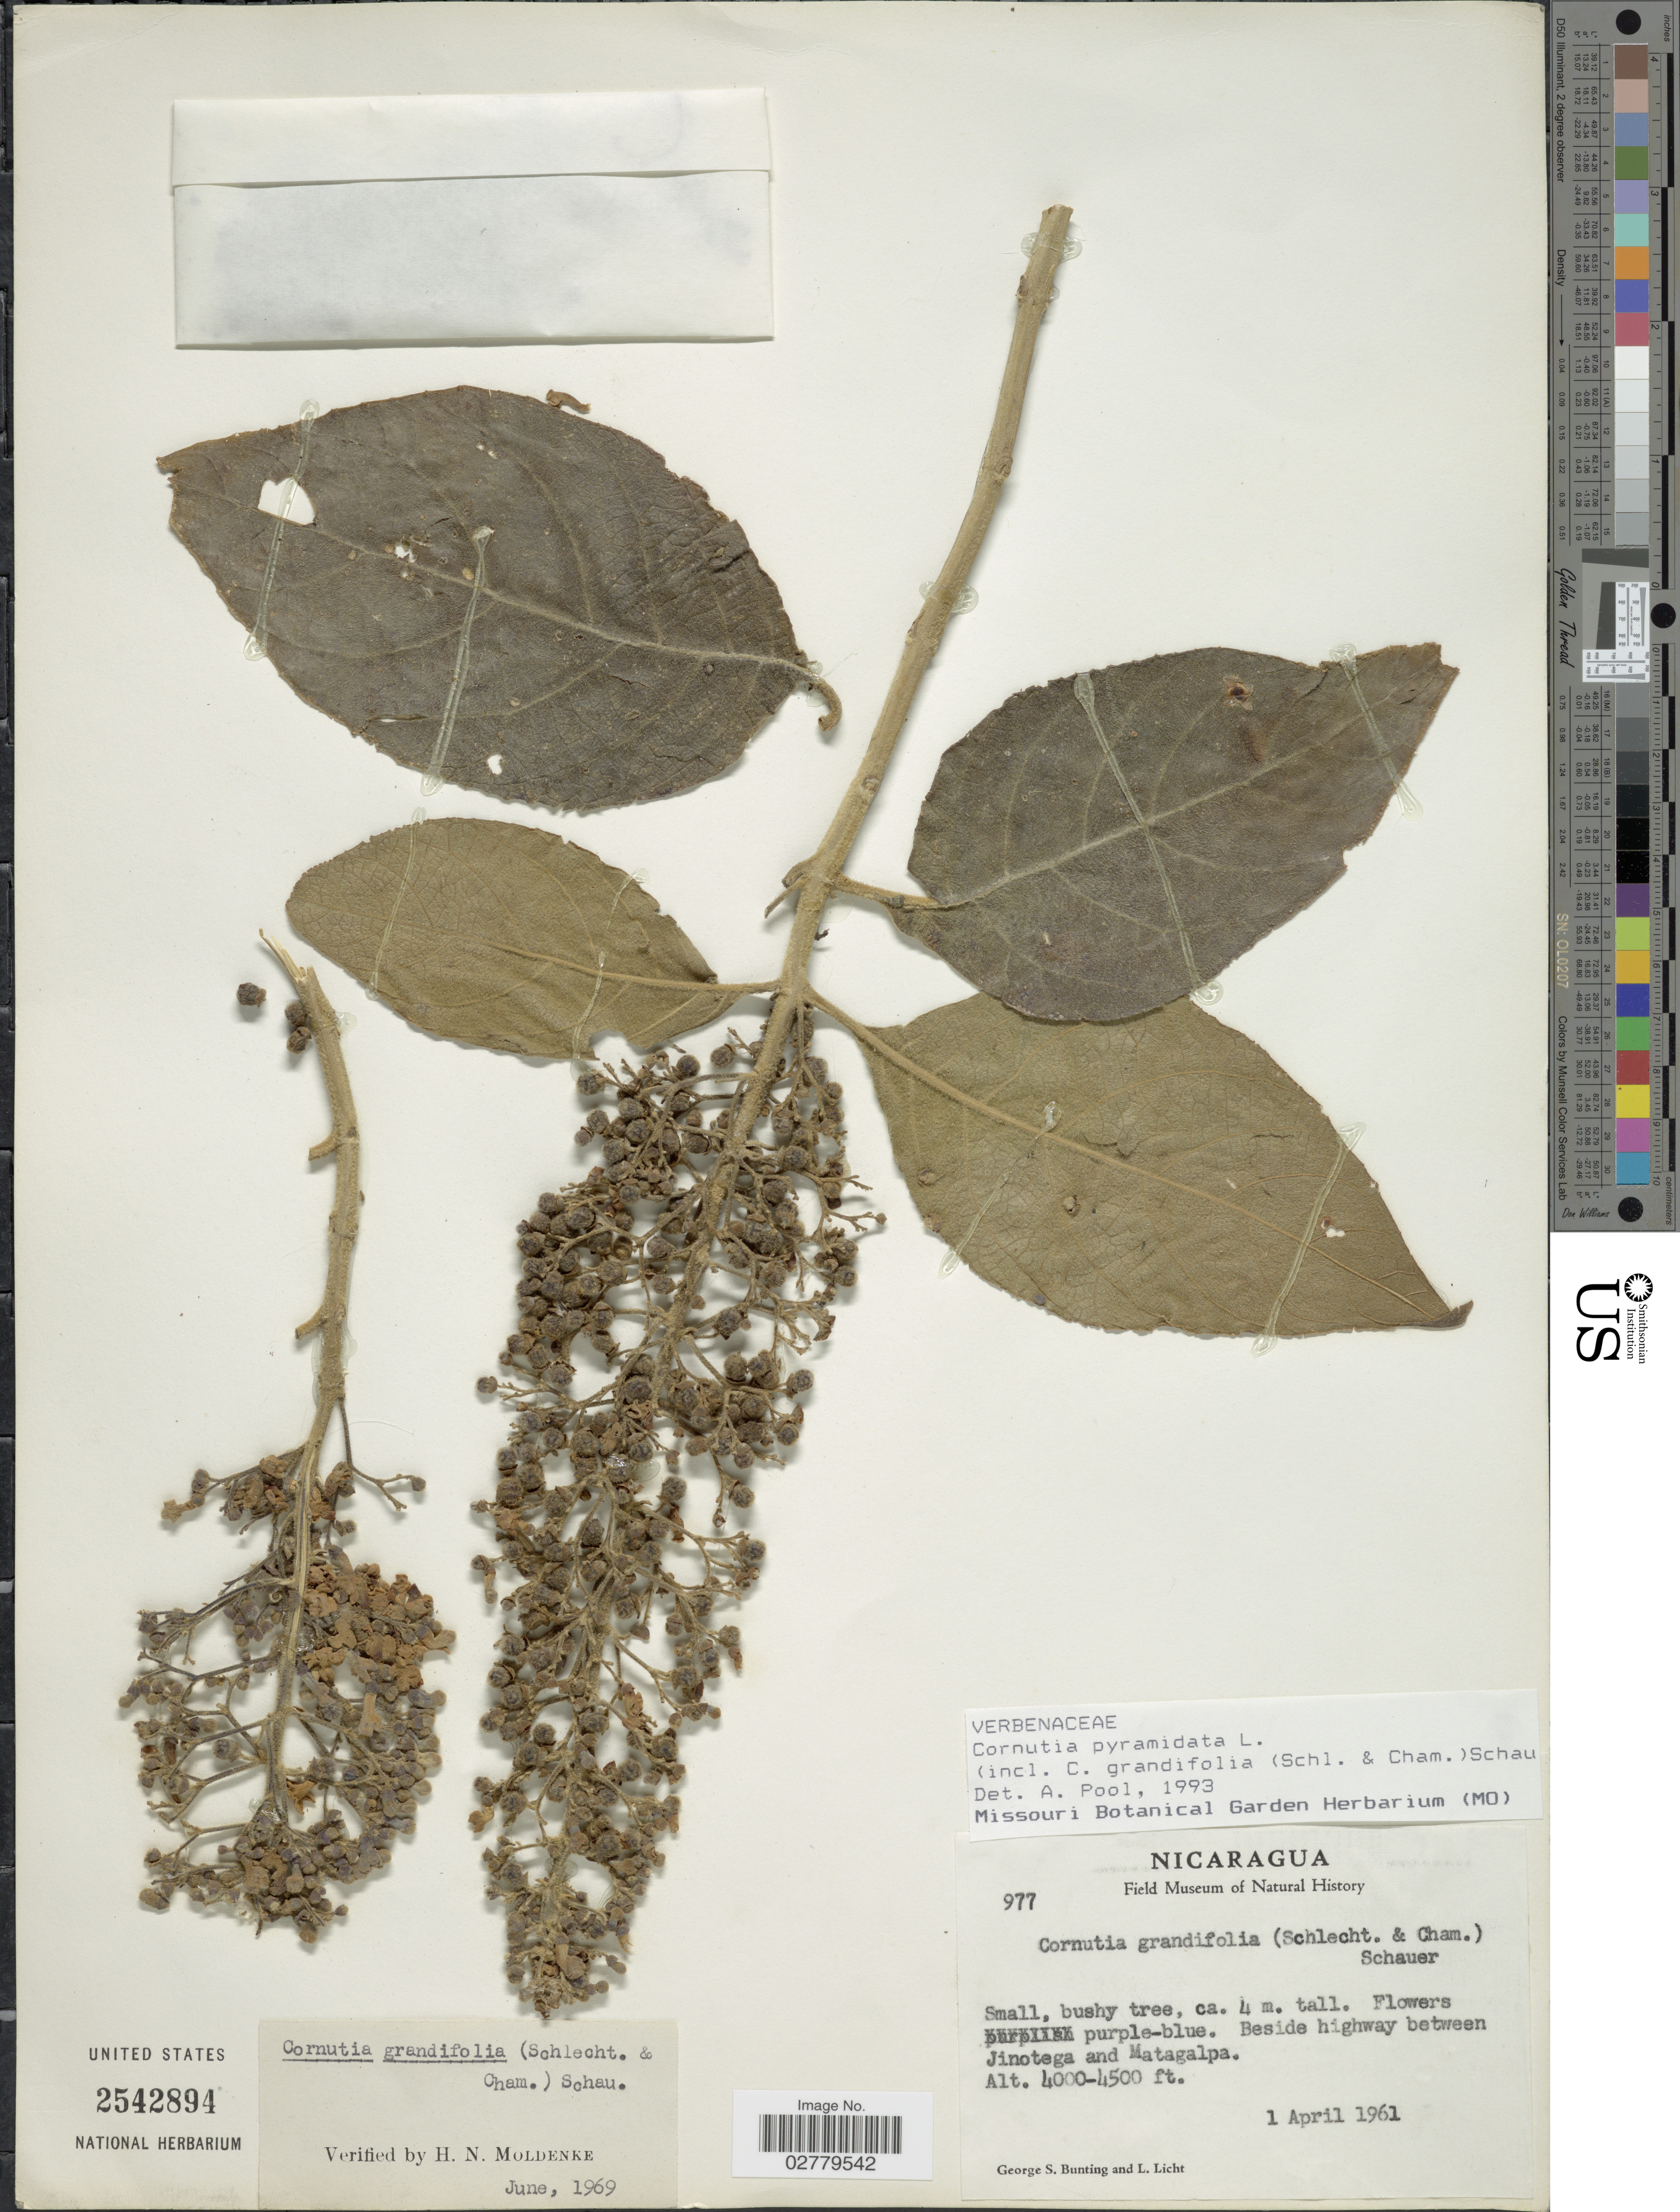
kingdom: Plantae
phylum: Tracheophyta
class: Magnoliopsida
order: Lamiales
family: Lamiaceae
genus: Cornutia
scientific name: Cornutia pyramidata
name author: L.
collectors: G. S. Bunting & L. Licht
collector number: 977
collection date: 1961-04-01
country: Nicaragua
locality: Beside highway between Jinotega and Matagalpa.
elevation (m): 1219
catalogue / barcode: US 2542894